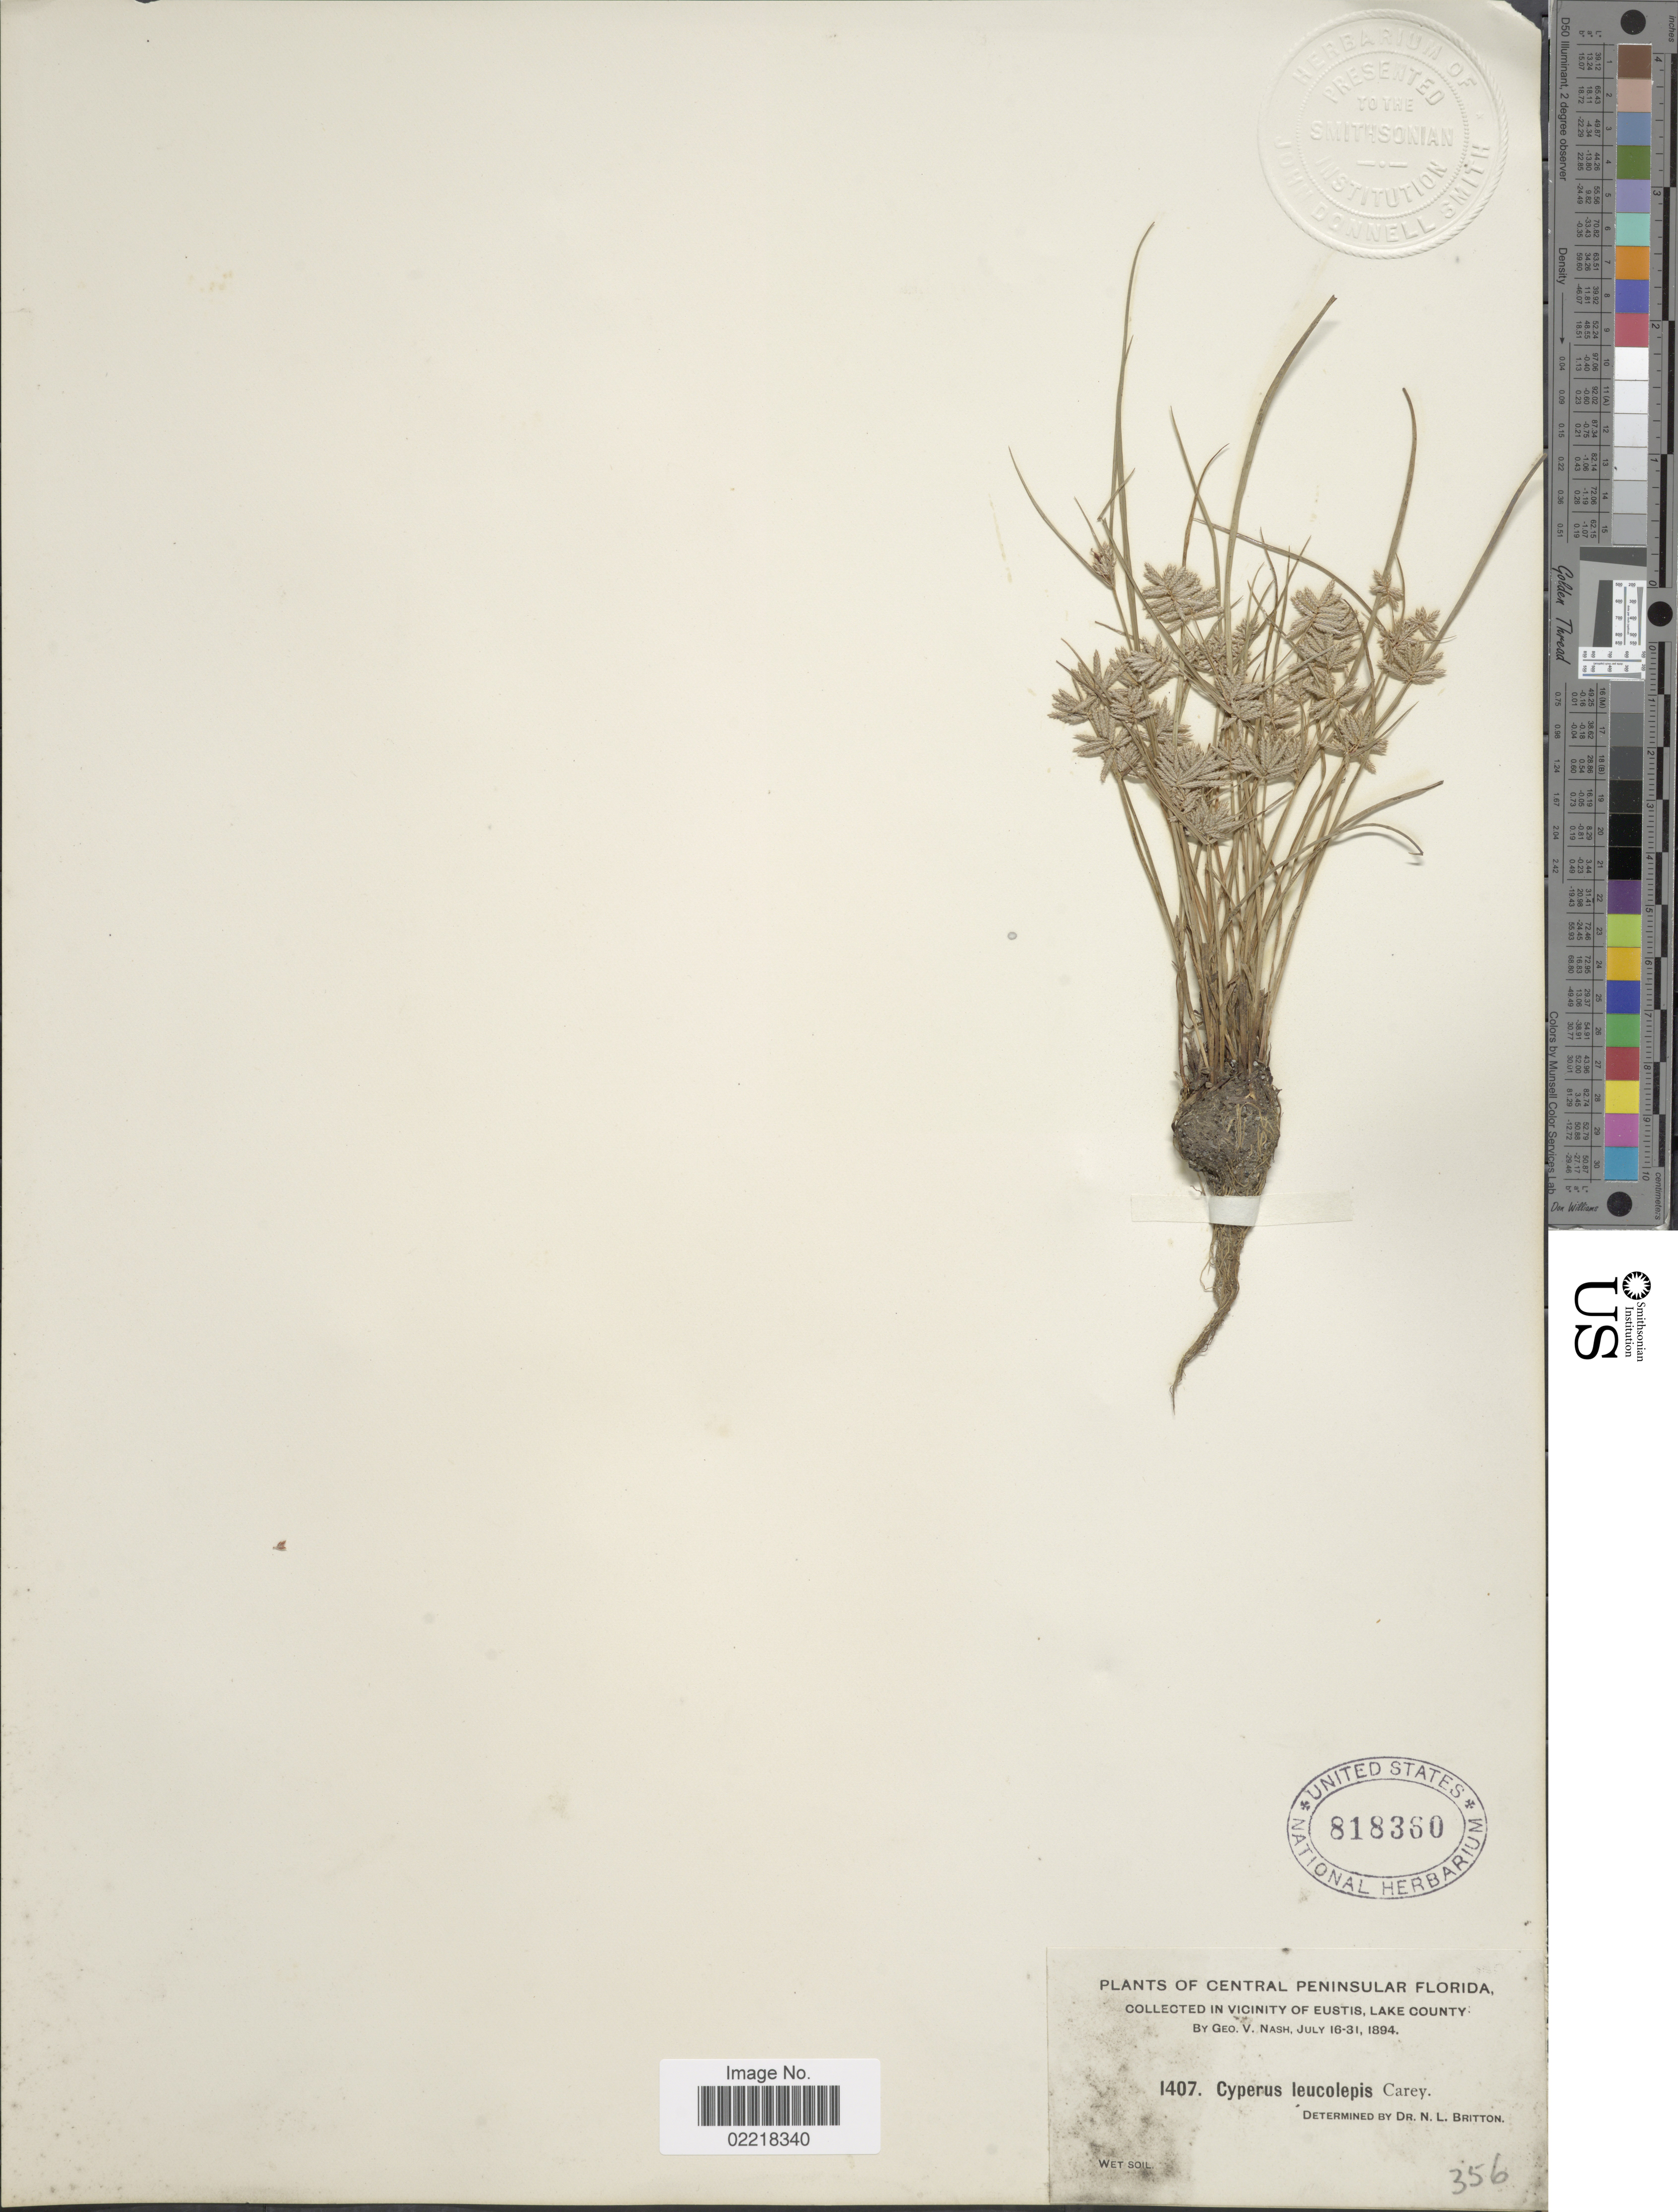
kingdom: Plantae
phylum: Tracheophyta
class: Liliopsida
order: Poales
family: Cyperaceae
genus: Cyperus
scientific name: Cyperus pumilus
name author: L.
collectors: G. V. Nash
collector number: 1407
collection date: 1894-07-16/1894-07-31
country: United States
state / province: Florida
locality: Central Peninsular Florida, Vicinity of Eustis, Lake County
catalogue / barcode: US 818360